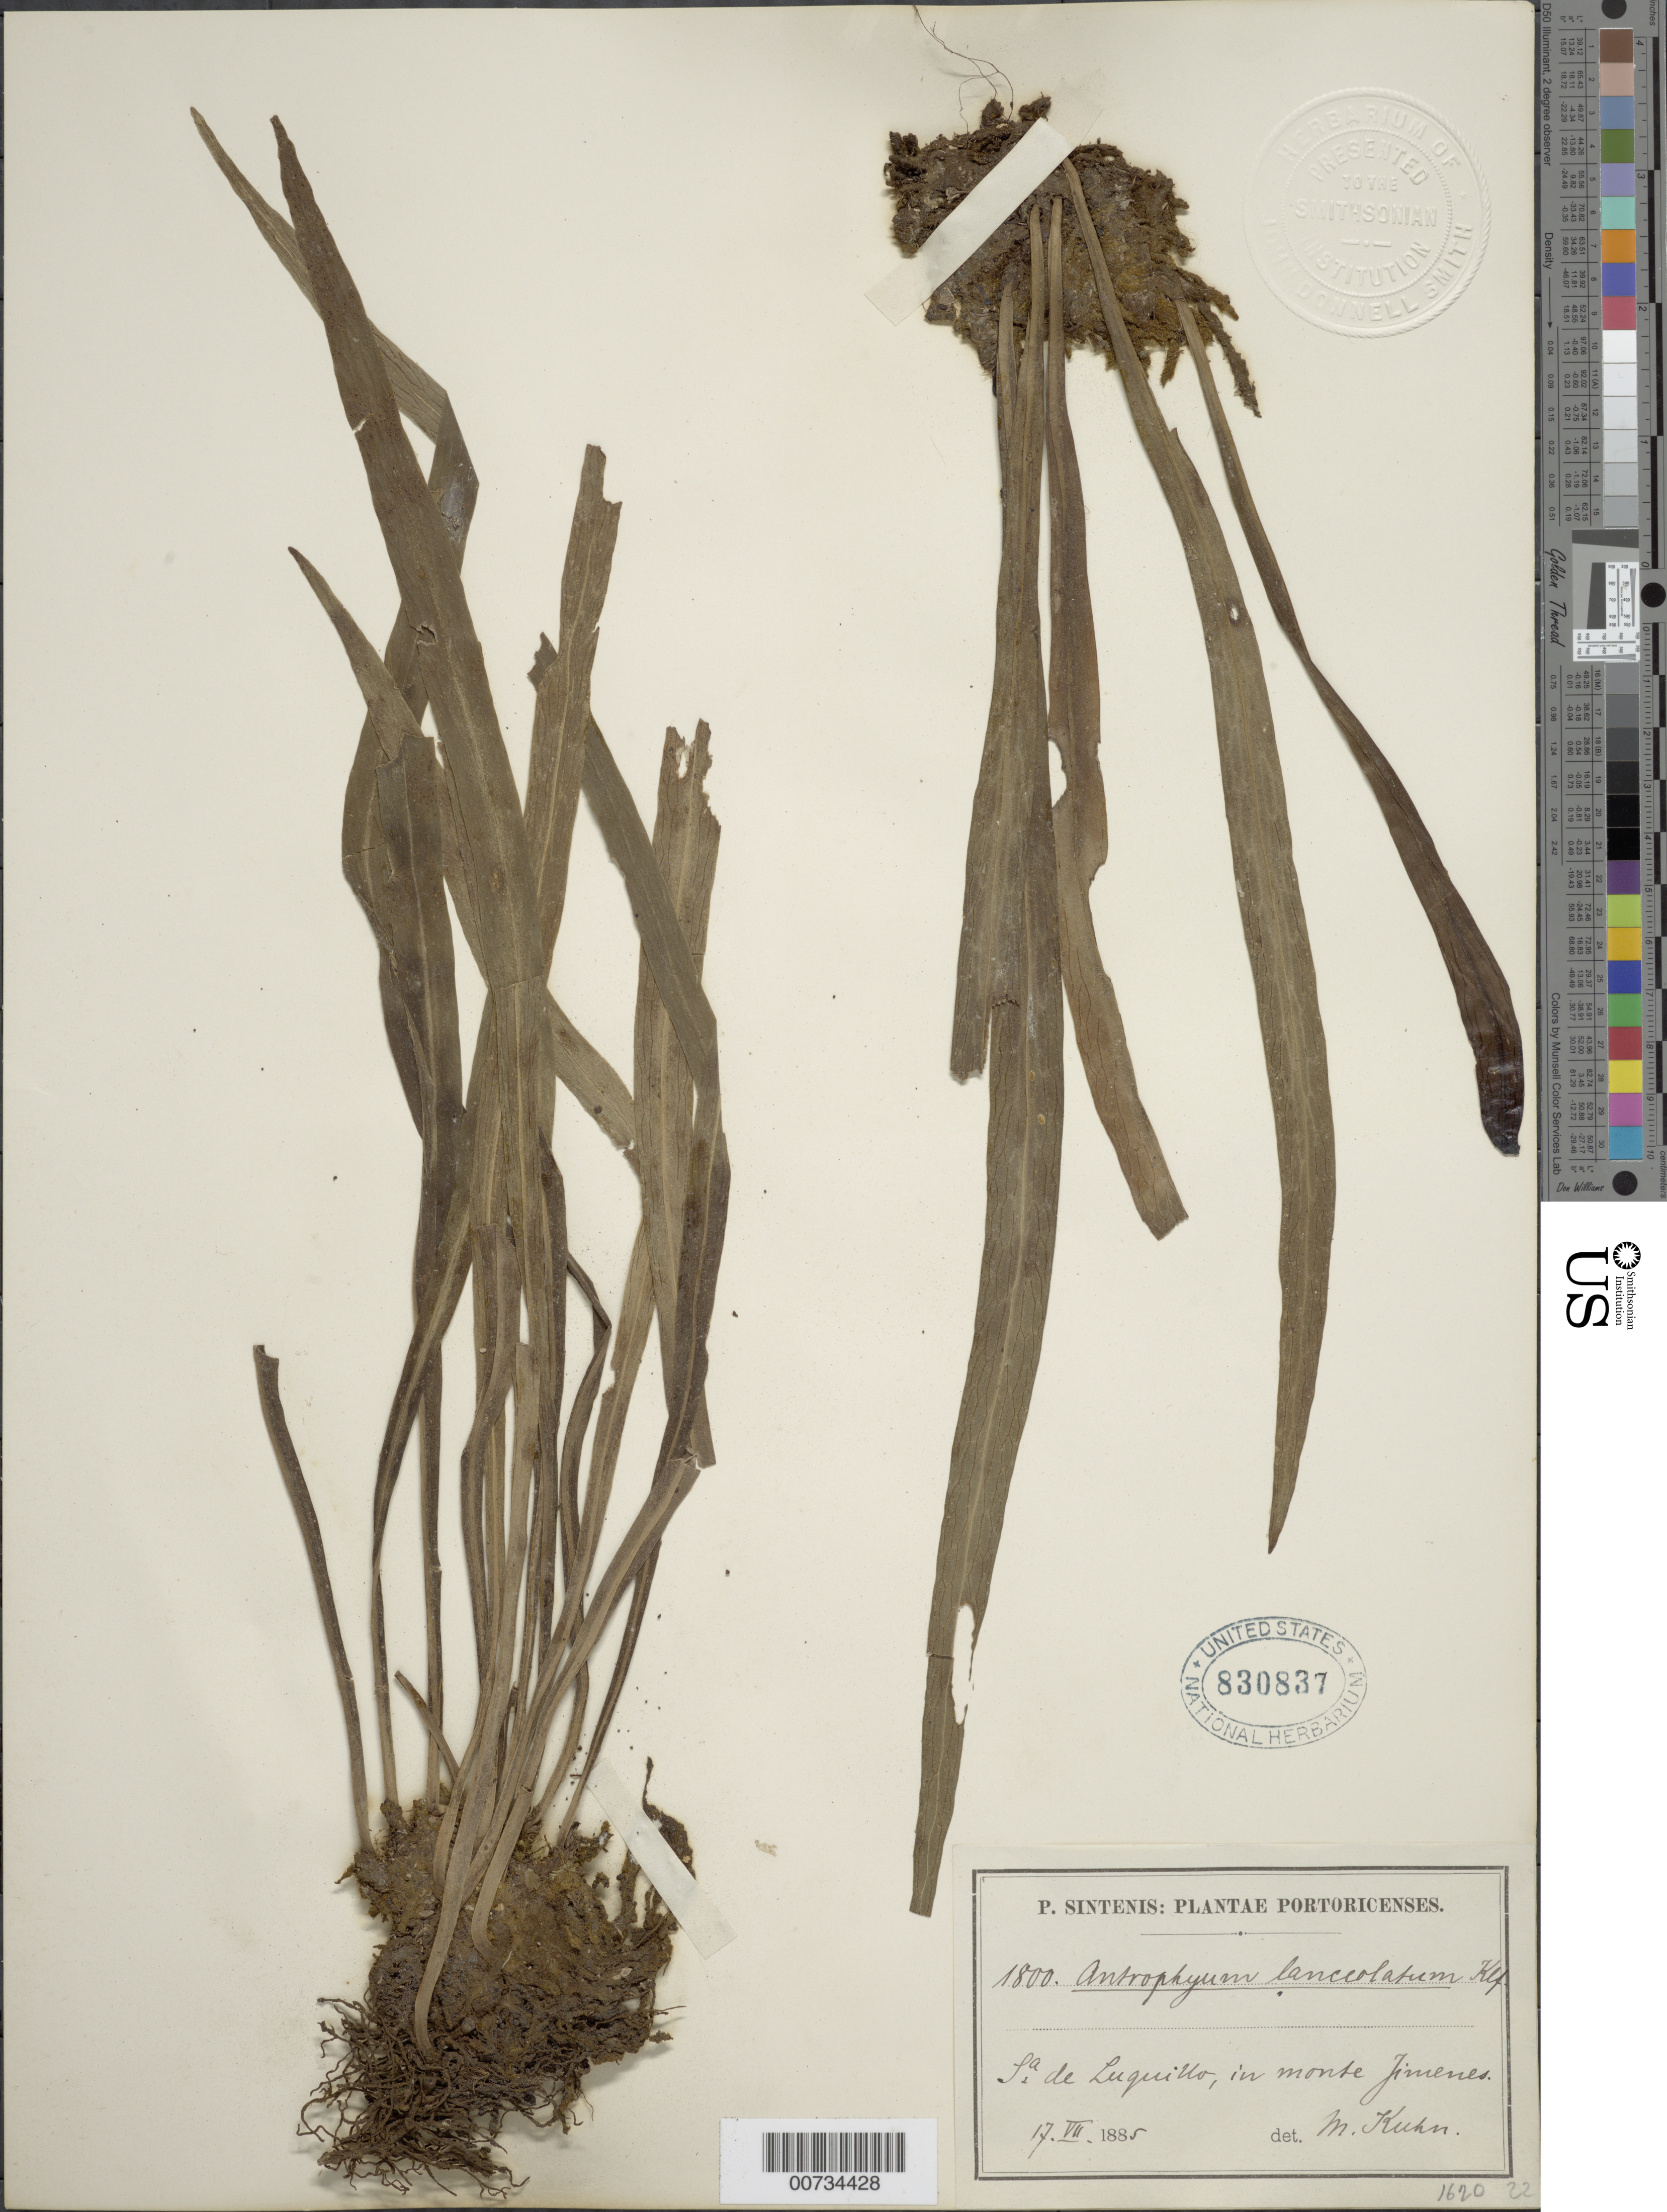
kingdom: Plantae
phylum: Tracheophyta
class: Polypodiopsida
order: Polypodiales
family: Pteridaceae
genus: Polytaenium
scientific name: Polytaenium lanceolatum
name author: (L.) Desv.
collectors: P. Sintenis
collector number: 1800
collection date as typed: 17 Jul 1885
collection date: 1885-07-17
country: Puerto Rico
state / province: Luquillo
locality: Sierra de Luquillo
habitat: In monte Jimenes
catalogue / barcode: US 830837